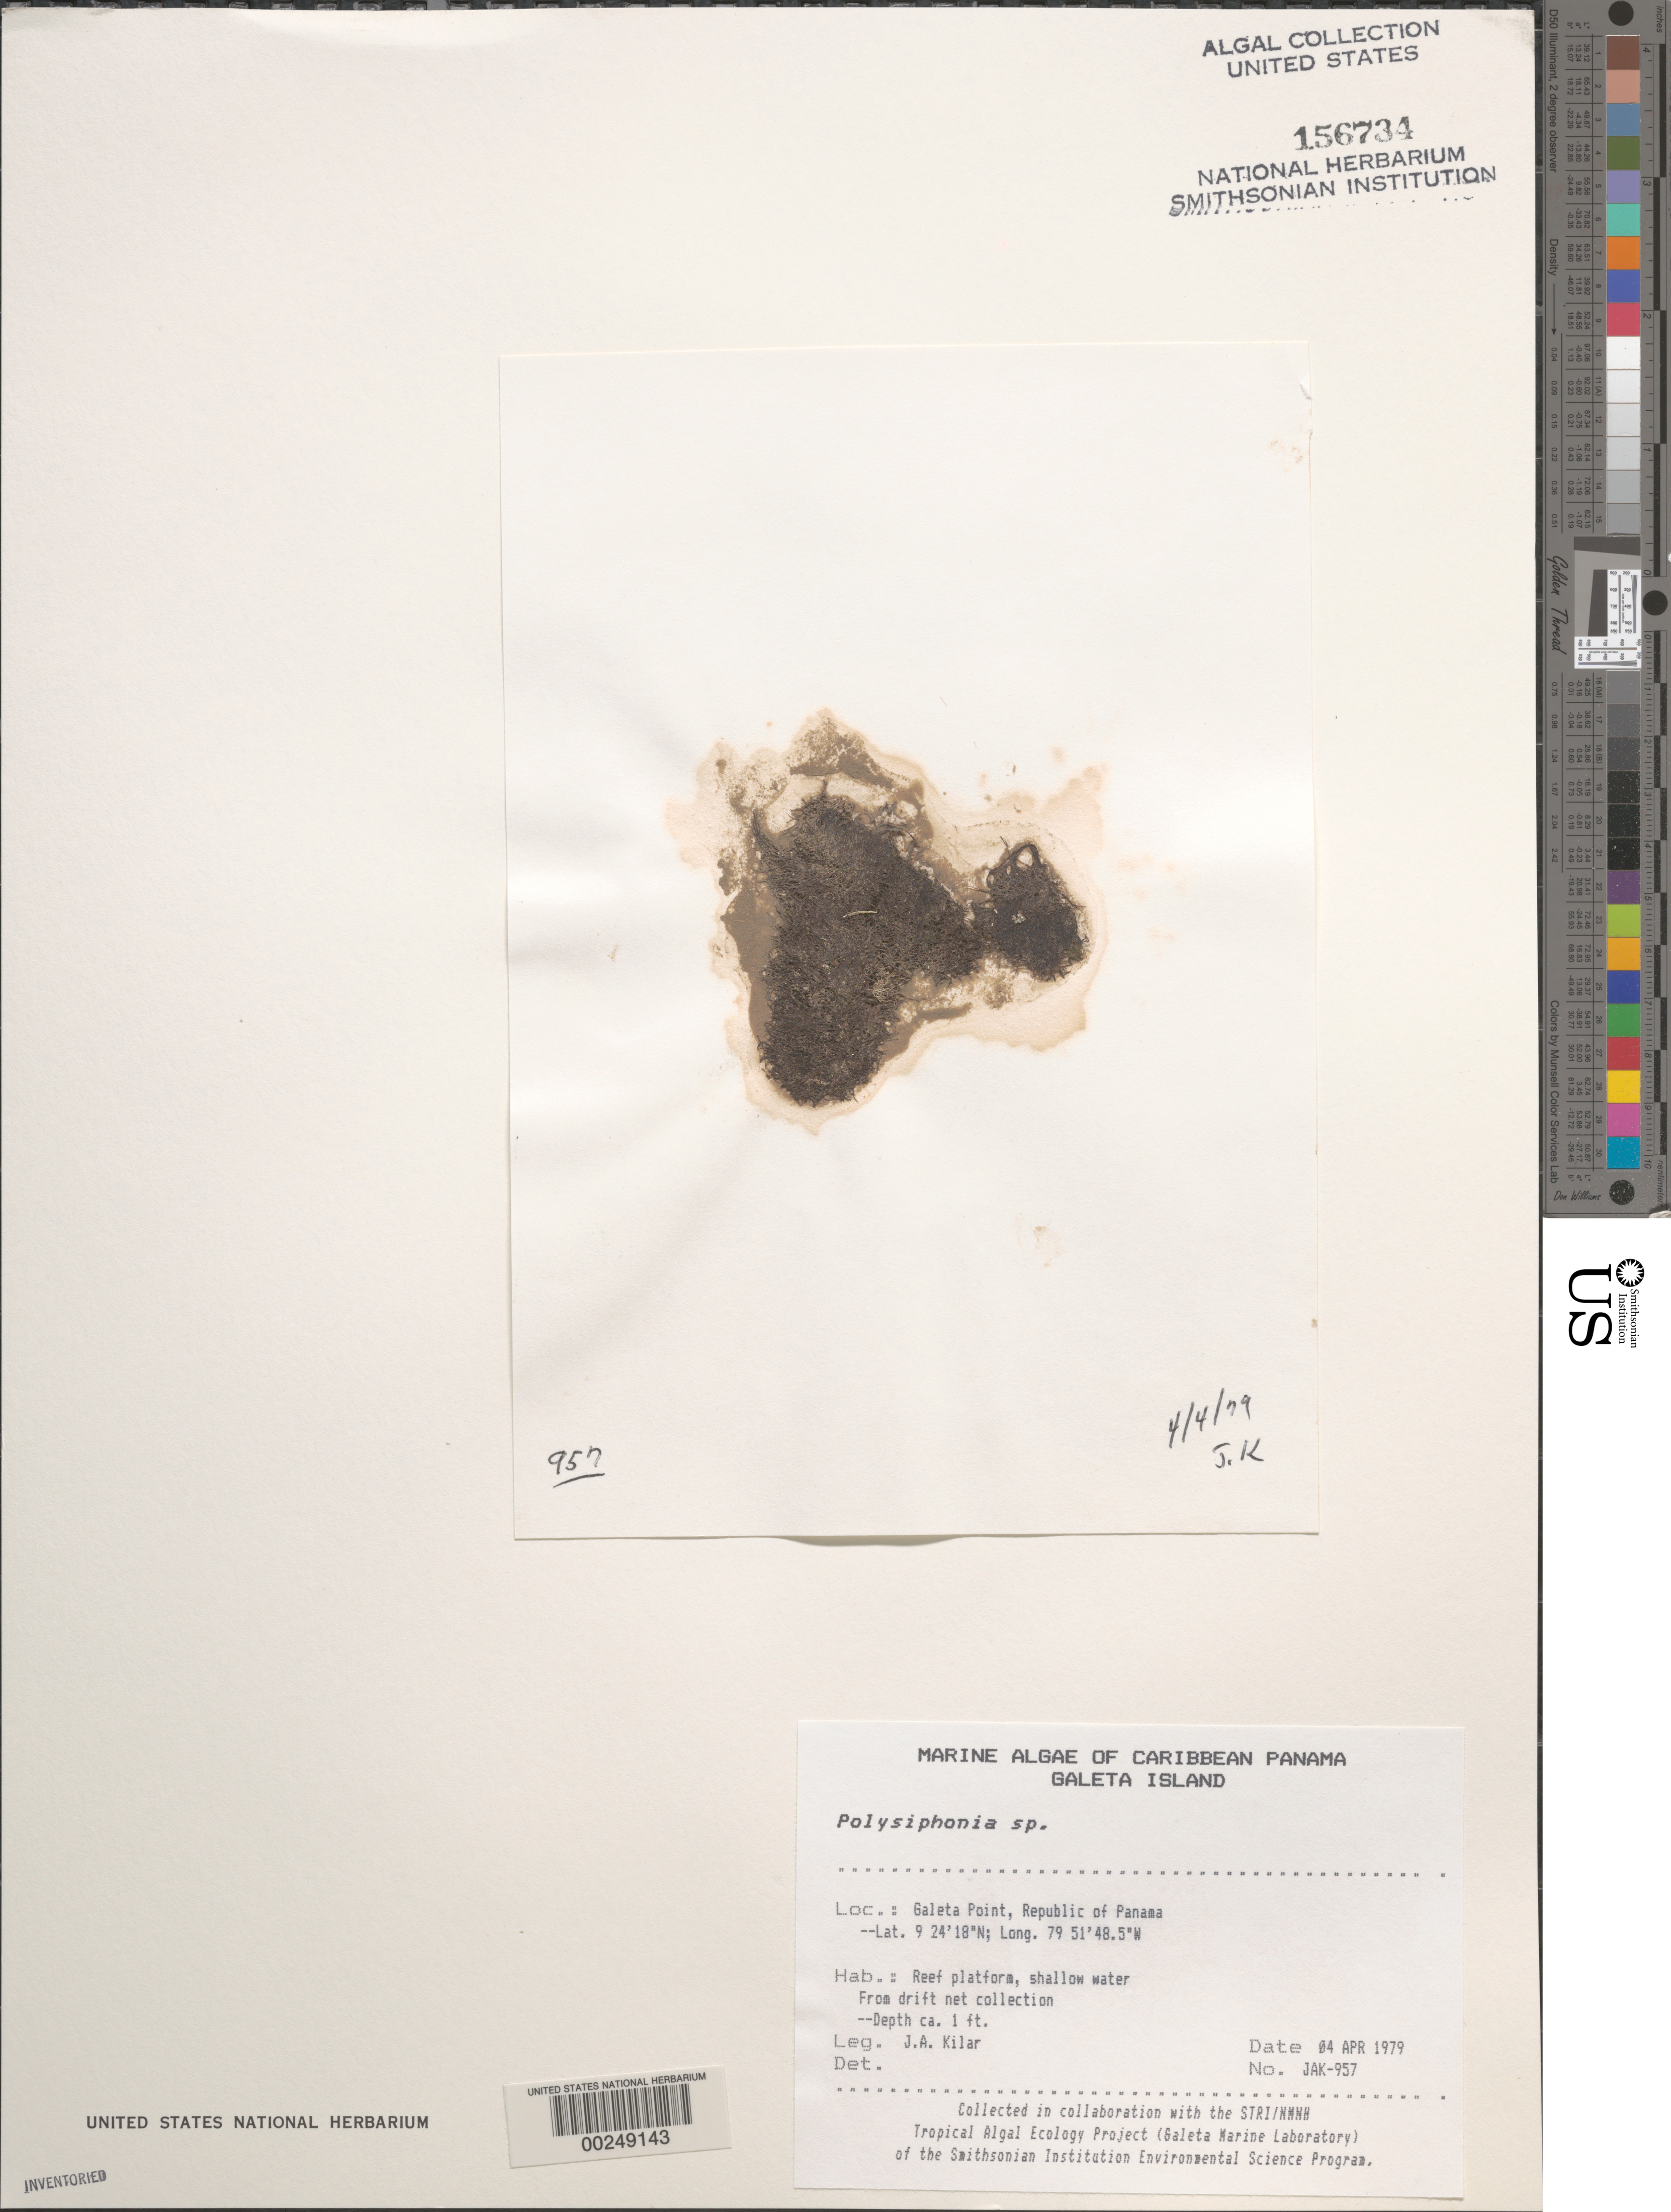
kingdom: Plantae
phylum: Rhodophyta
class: Florideophyceae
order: Ceramiales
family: Rhodomelaceae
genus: Polysiphonia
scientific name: Polysiphonia sp.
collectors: J. A. Kilar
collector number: JAK-957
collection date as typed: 04 Apr 1979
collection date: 1979-04-04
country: Panama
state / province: Colón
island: Galeta Island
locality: Galeta Point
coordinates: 9 24' 18" N, 79 51' 48.5" W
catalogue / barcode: US 156734